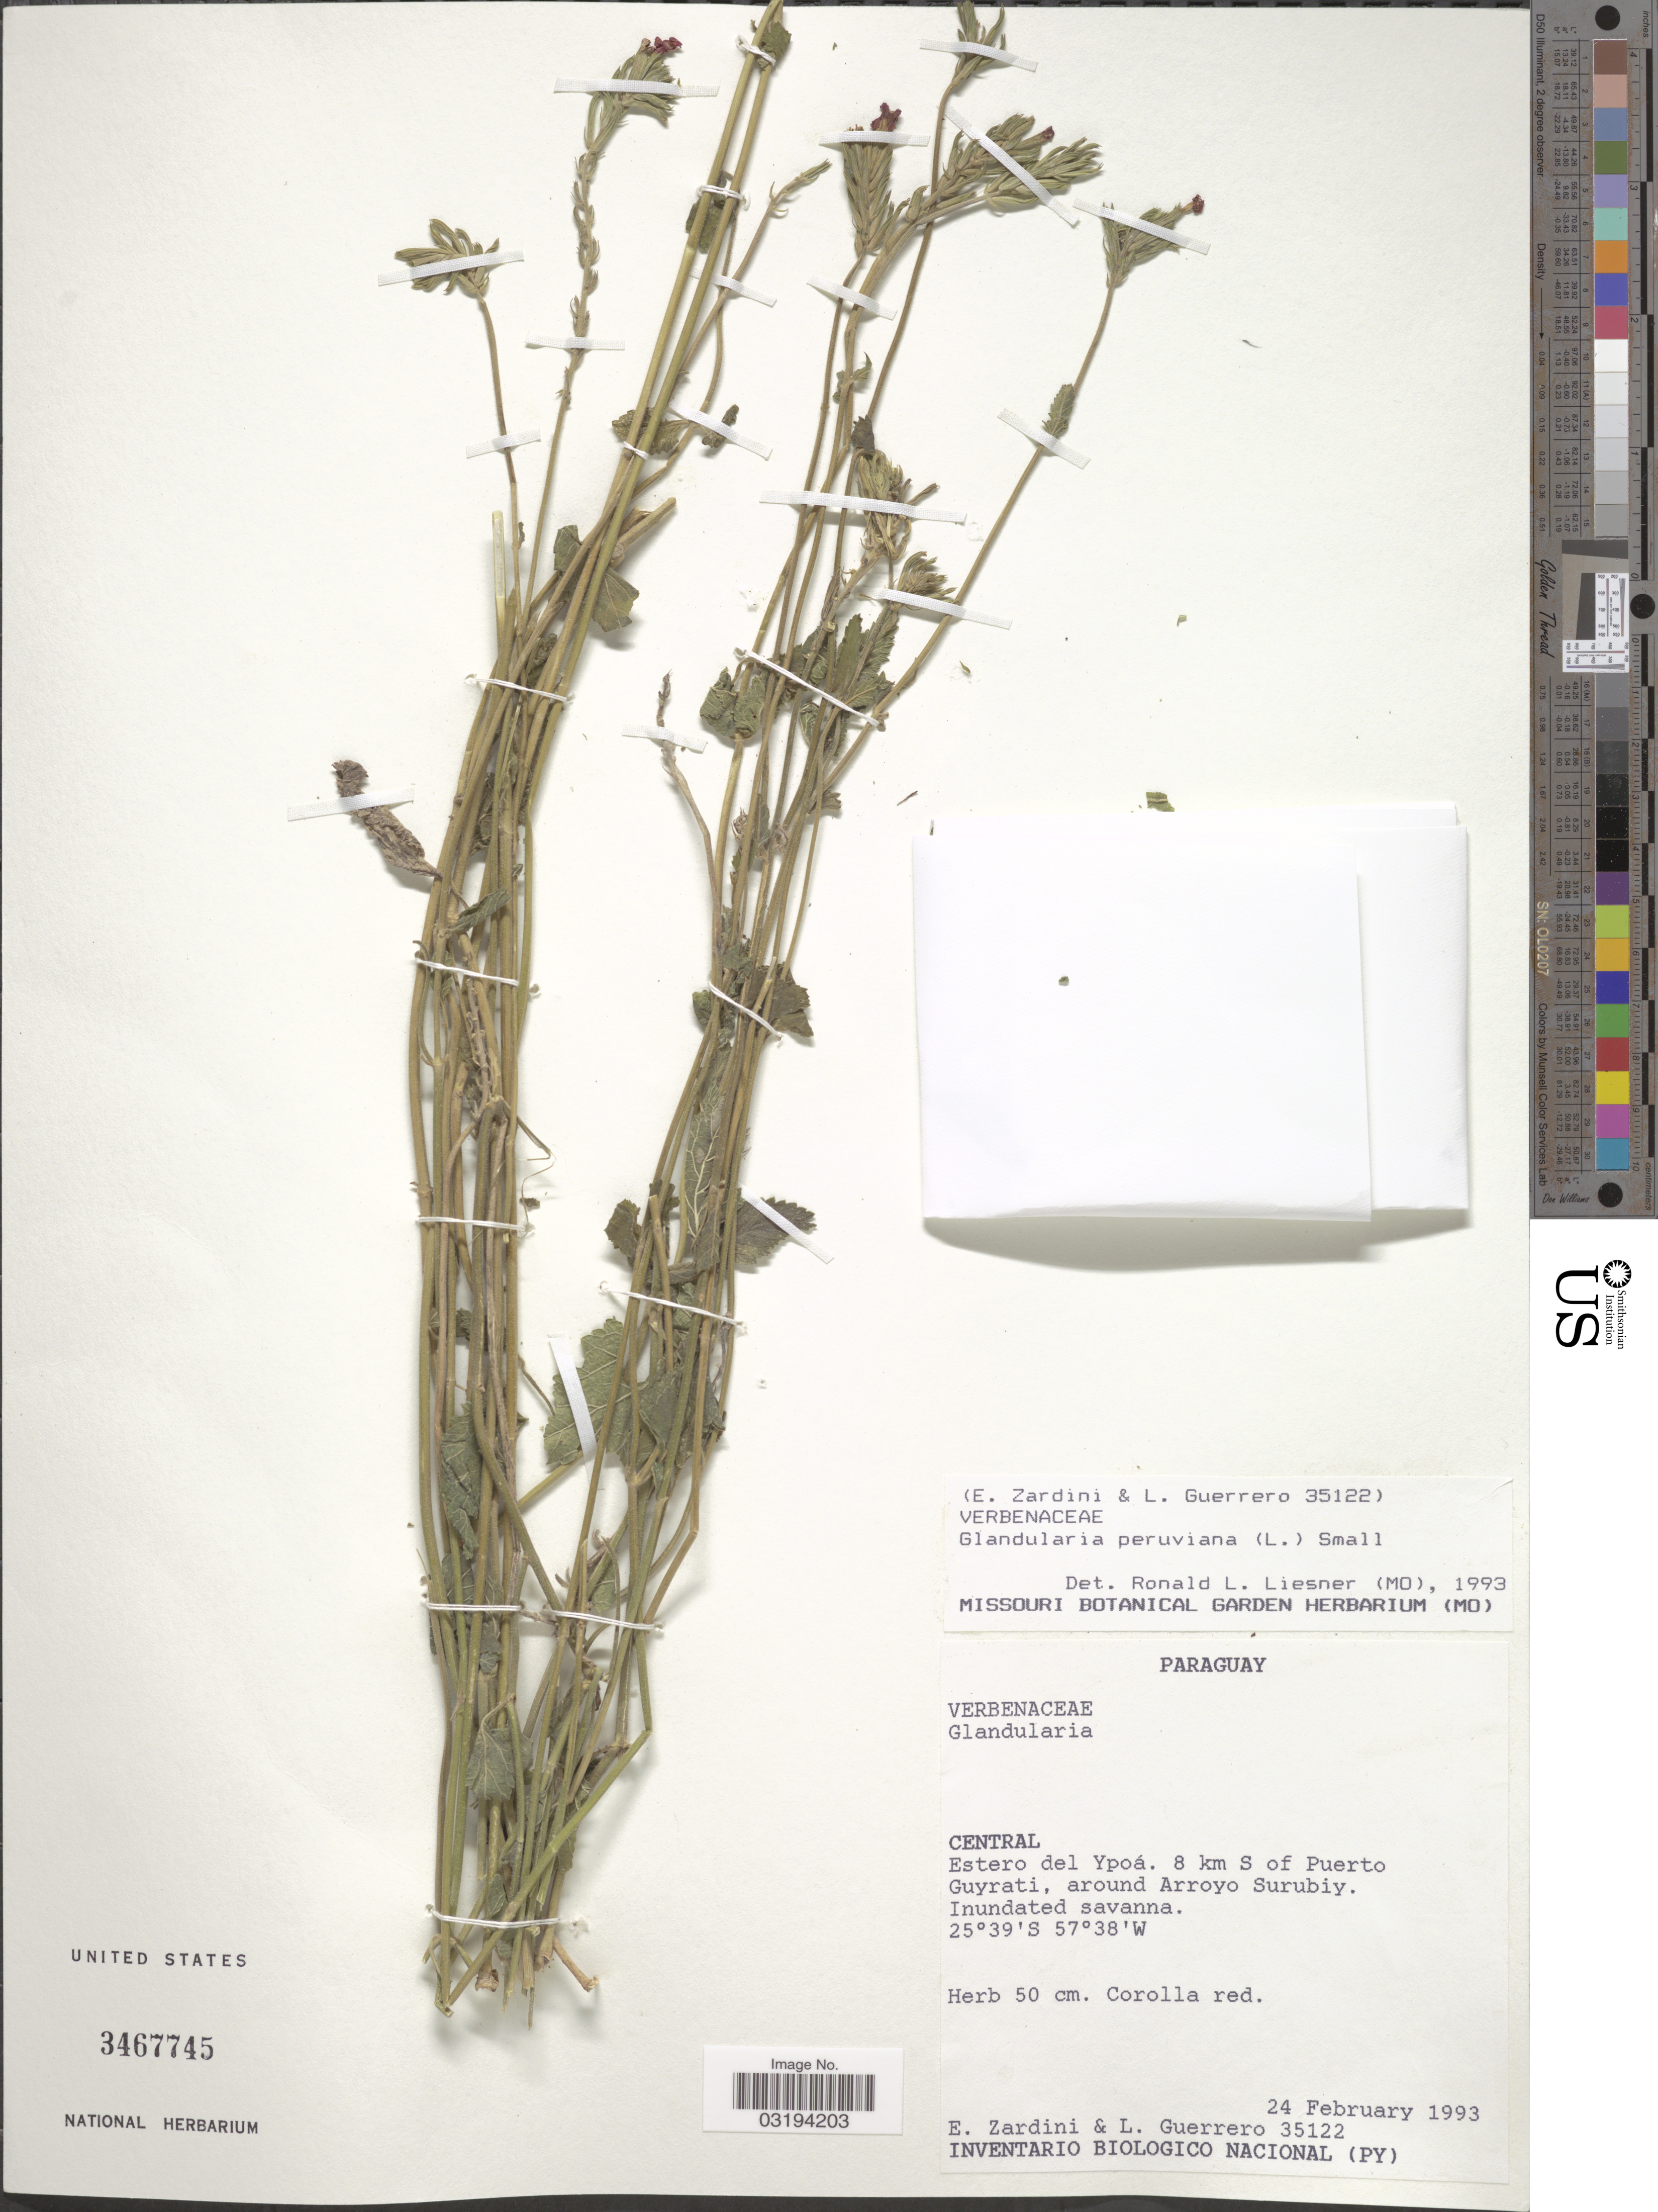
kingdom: Plantae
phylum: Tracheophyta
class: Magnoliopsida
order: Lamiales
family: Verbenaceae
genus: Verbena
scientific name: Verbena peruviana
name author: (L.) Britton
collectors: E. Zardini & L. Guerrero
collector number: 35122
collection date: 1993-02-24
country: Paraguay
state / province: Central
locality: Estero del Ypoá. 8 km S of Puerto Guyrati, around Arroyo Surubiy.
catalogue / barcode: US 3467745